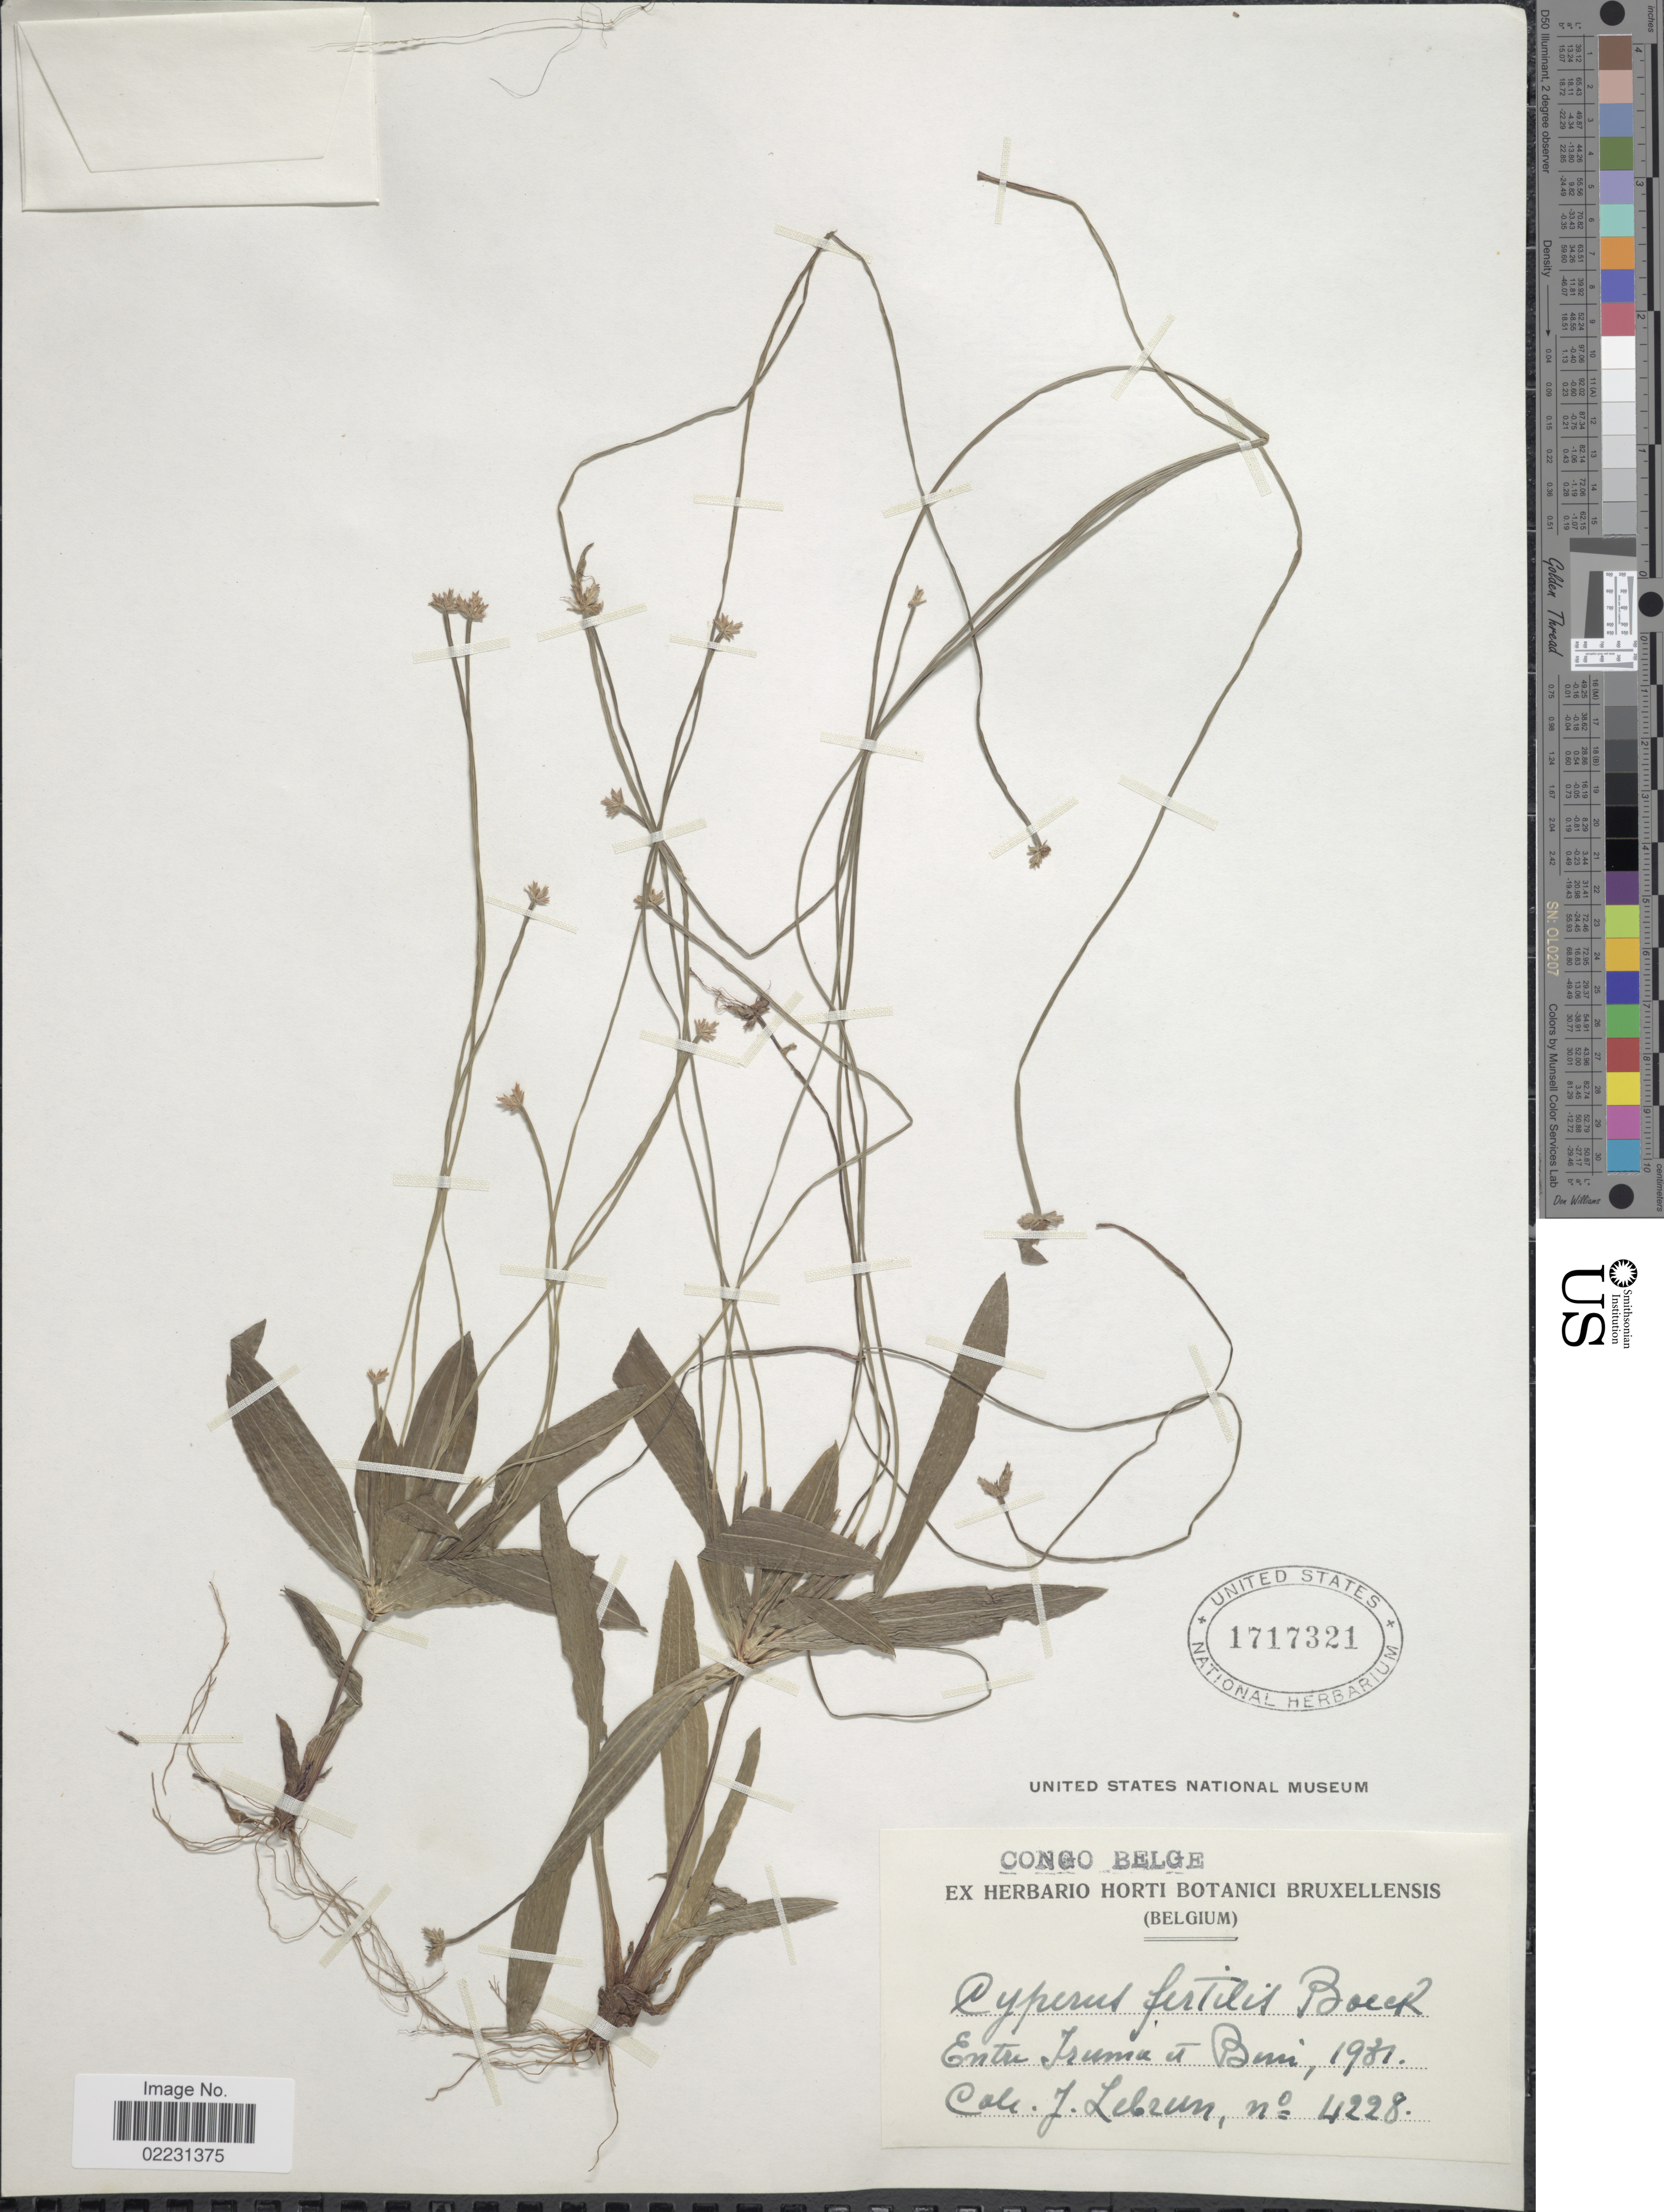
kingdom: Plantae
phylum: Tracheophyta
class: Liliopsida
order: Poales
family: Cyperaceae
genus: Cyperus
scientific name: Cyperus fertilis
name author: Boeckeler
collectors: J. A. Lebrun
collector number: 4228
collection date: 1931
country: Congo, Democratic Republic of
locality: Congo Belge. Entre Irumu et Beni.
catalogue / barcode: US 1717321